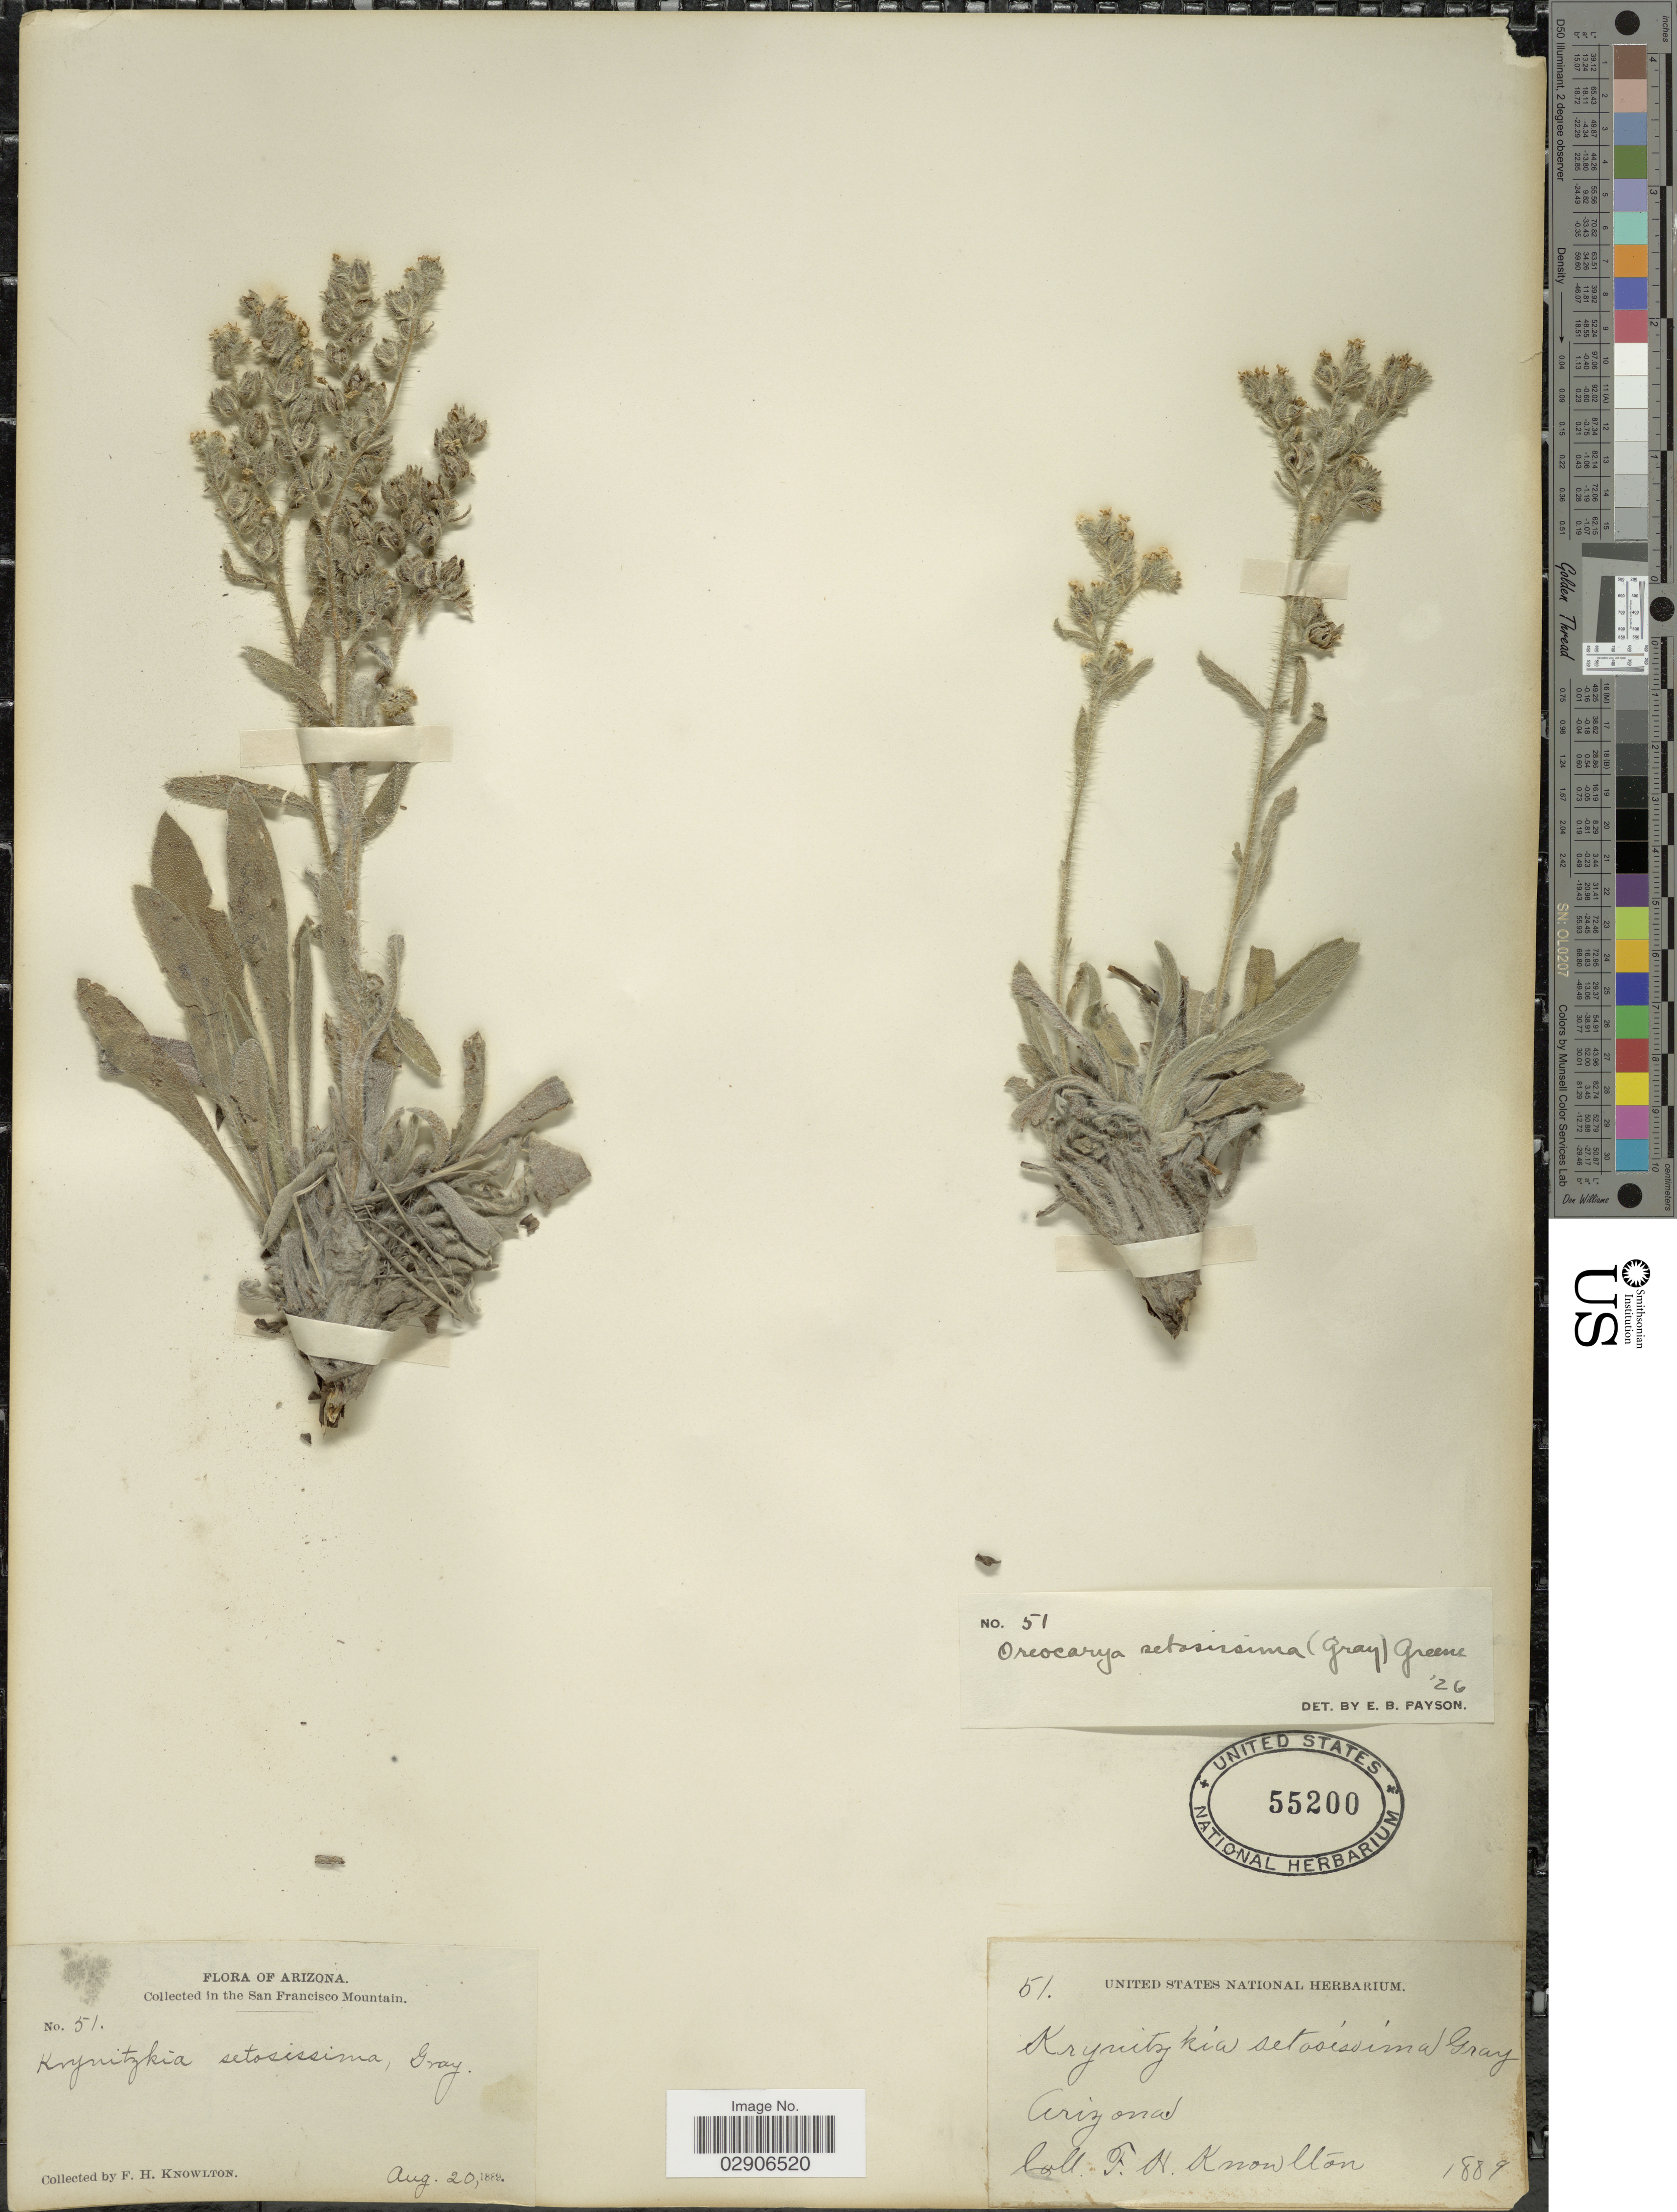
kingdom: Plantae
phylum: Tracheophyta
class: Magnoliopsida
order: Boraginales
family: Boraginaceae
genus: Oreocarya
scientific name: Oreocarya setosissima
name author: (A. Gray) Greene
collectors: F. H. Knowlton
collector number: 51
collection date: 1889-08-20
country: United States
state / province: Arizona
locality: The San Francisco Mountain.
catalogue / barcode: US 55200